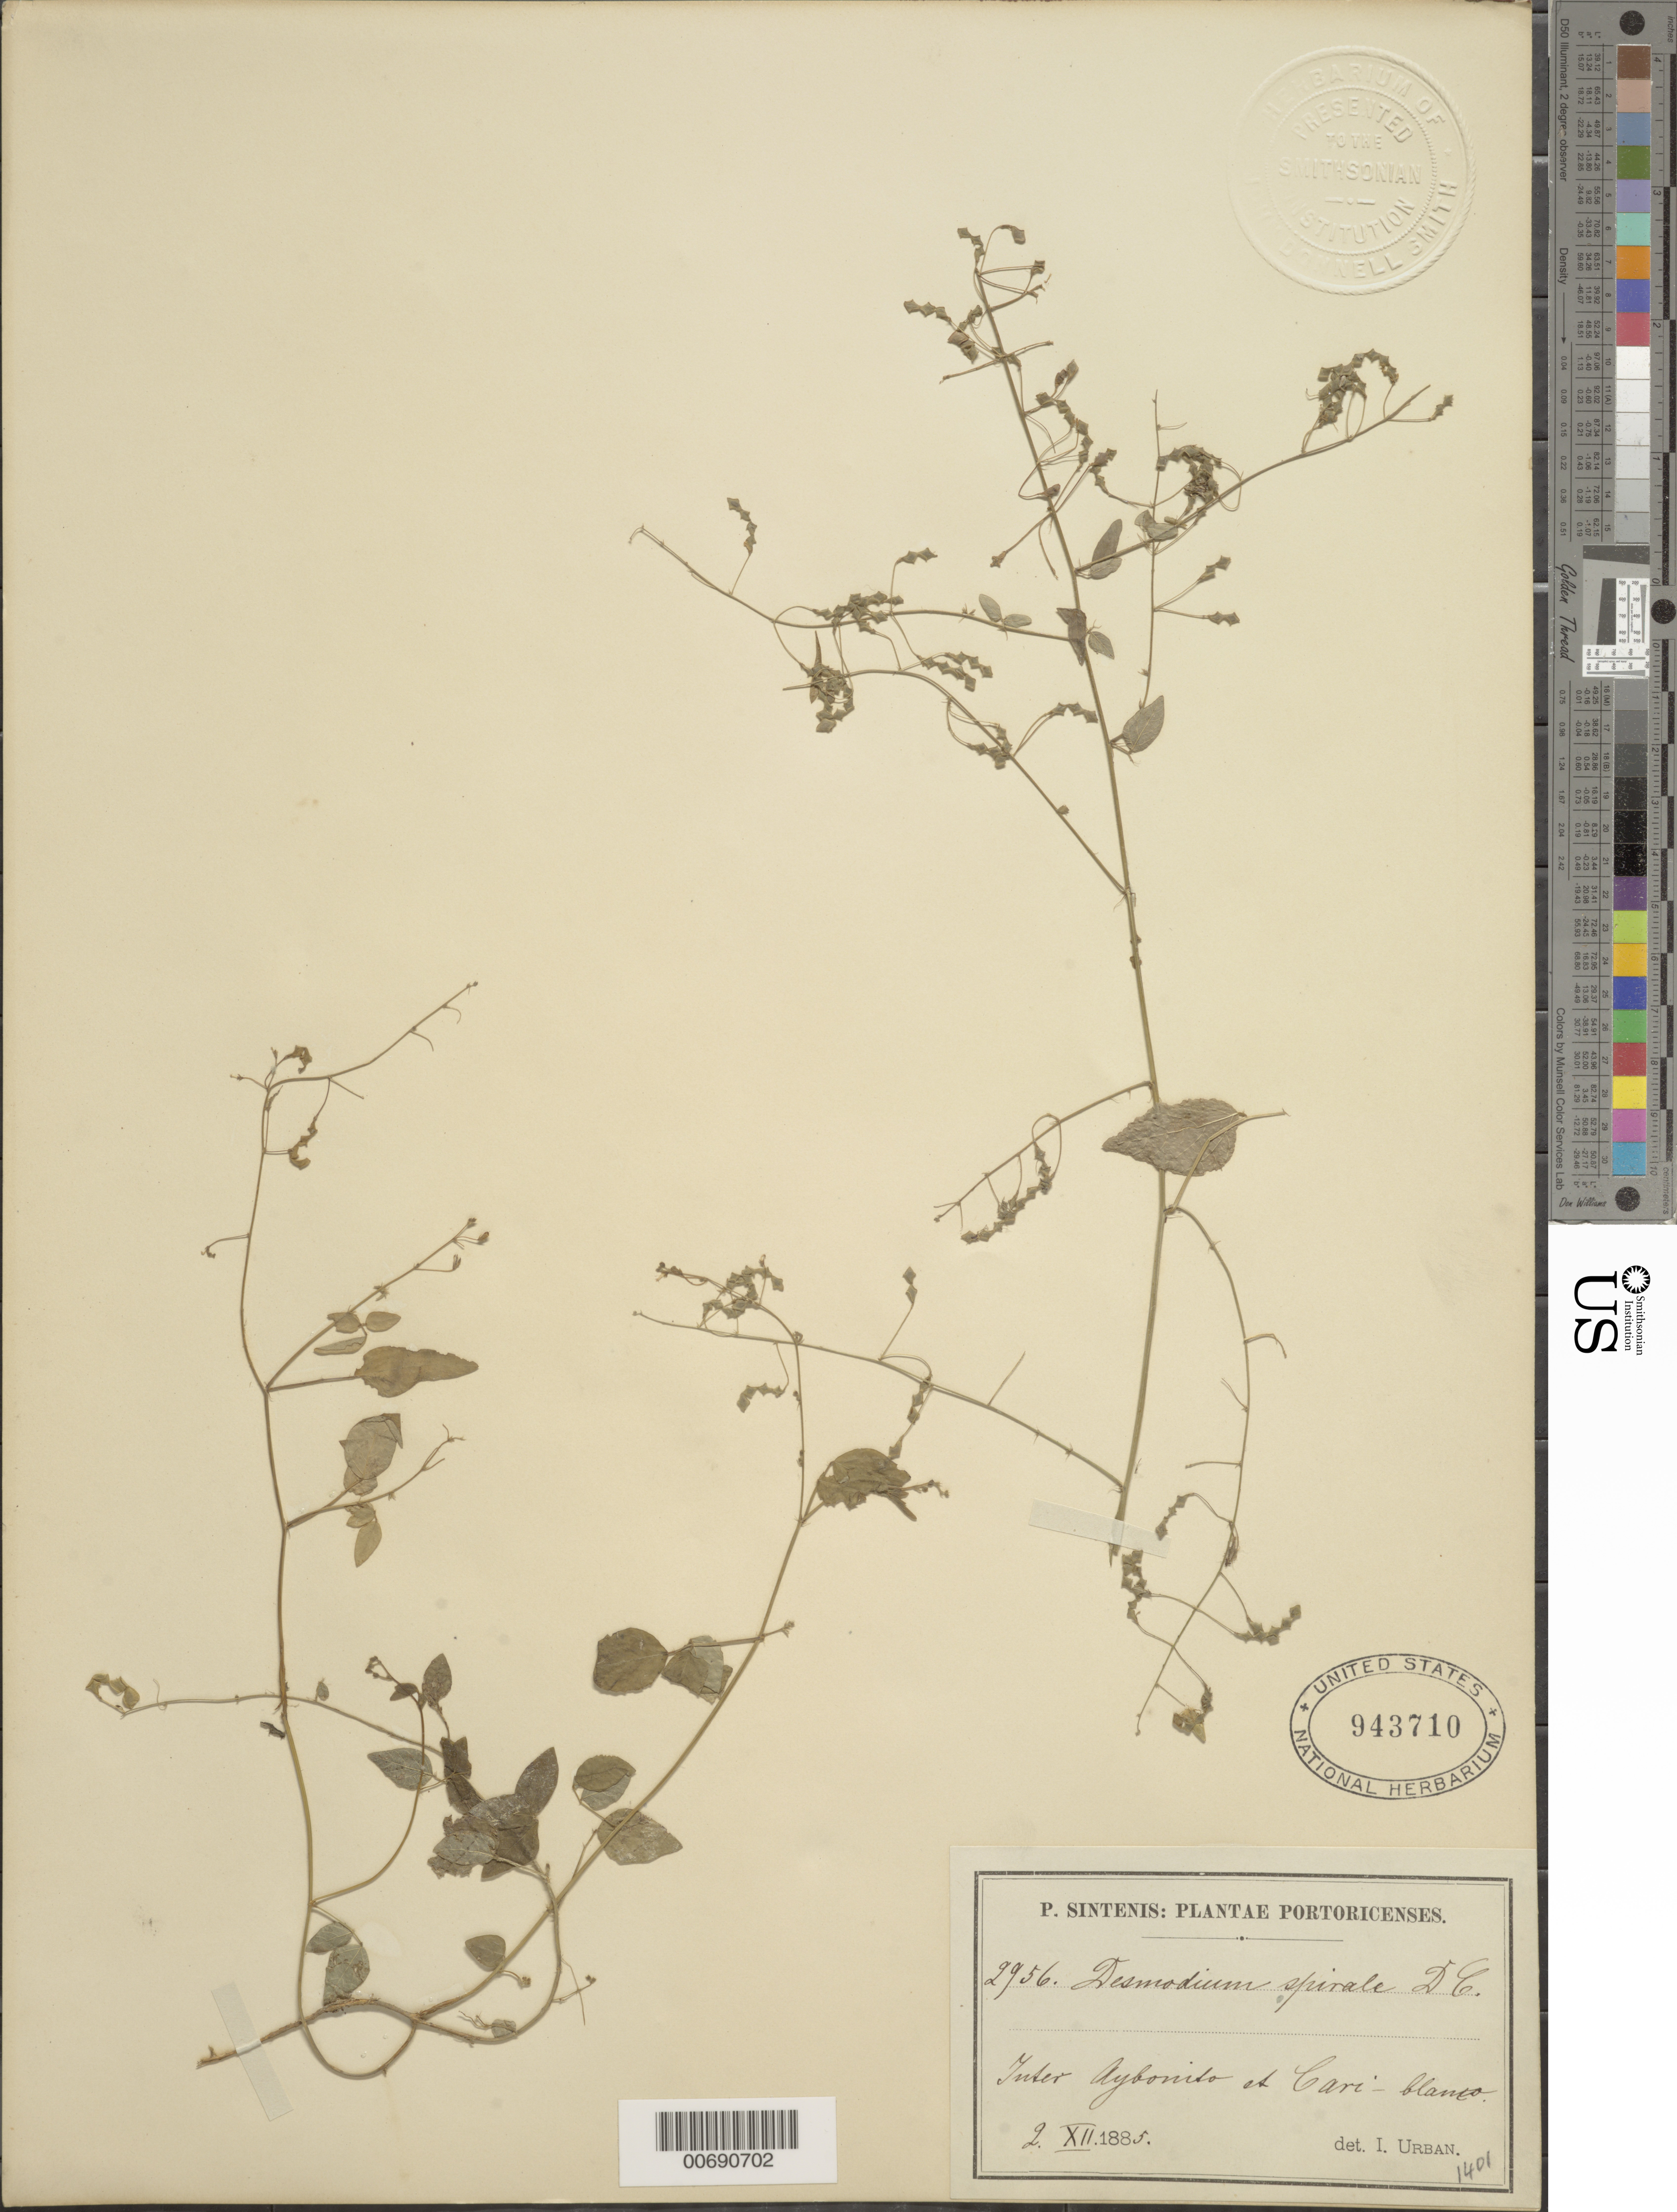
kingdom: Plantae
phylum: Tracheophyta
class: Magnoliopsida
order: Fabales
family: Fabaceae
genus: Desmodium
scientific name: Desmodium procumbens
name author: (Mill.) Hitchc.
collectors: P. Sintenis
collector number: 2956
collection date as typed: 02 Dec 1885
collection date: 1885-12-02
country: Puerto Rico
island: Greater Antilles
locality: Inter Aybonito et Cari-blanco.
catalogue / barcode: US 943710